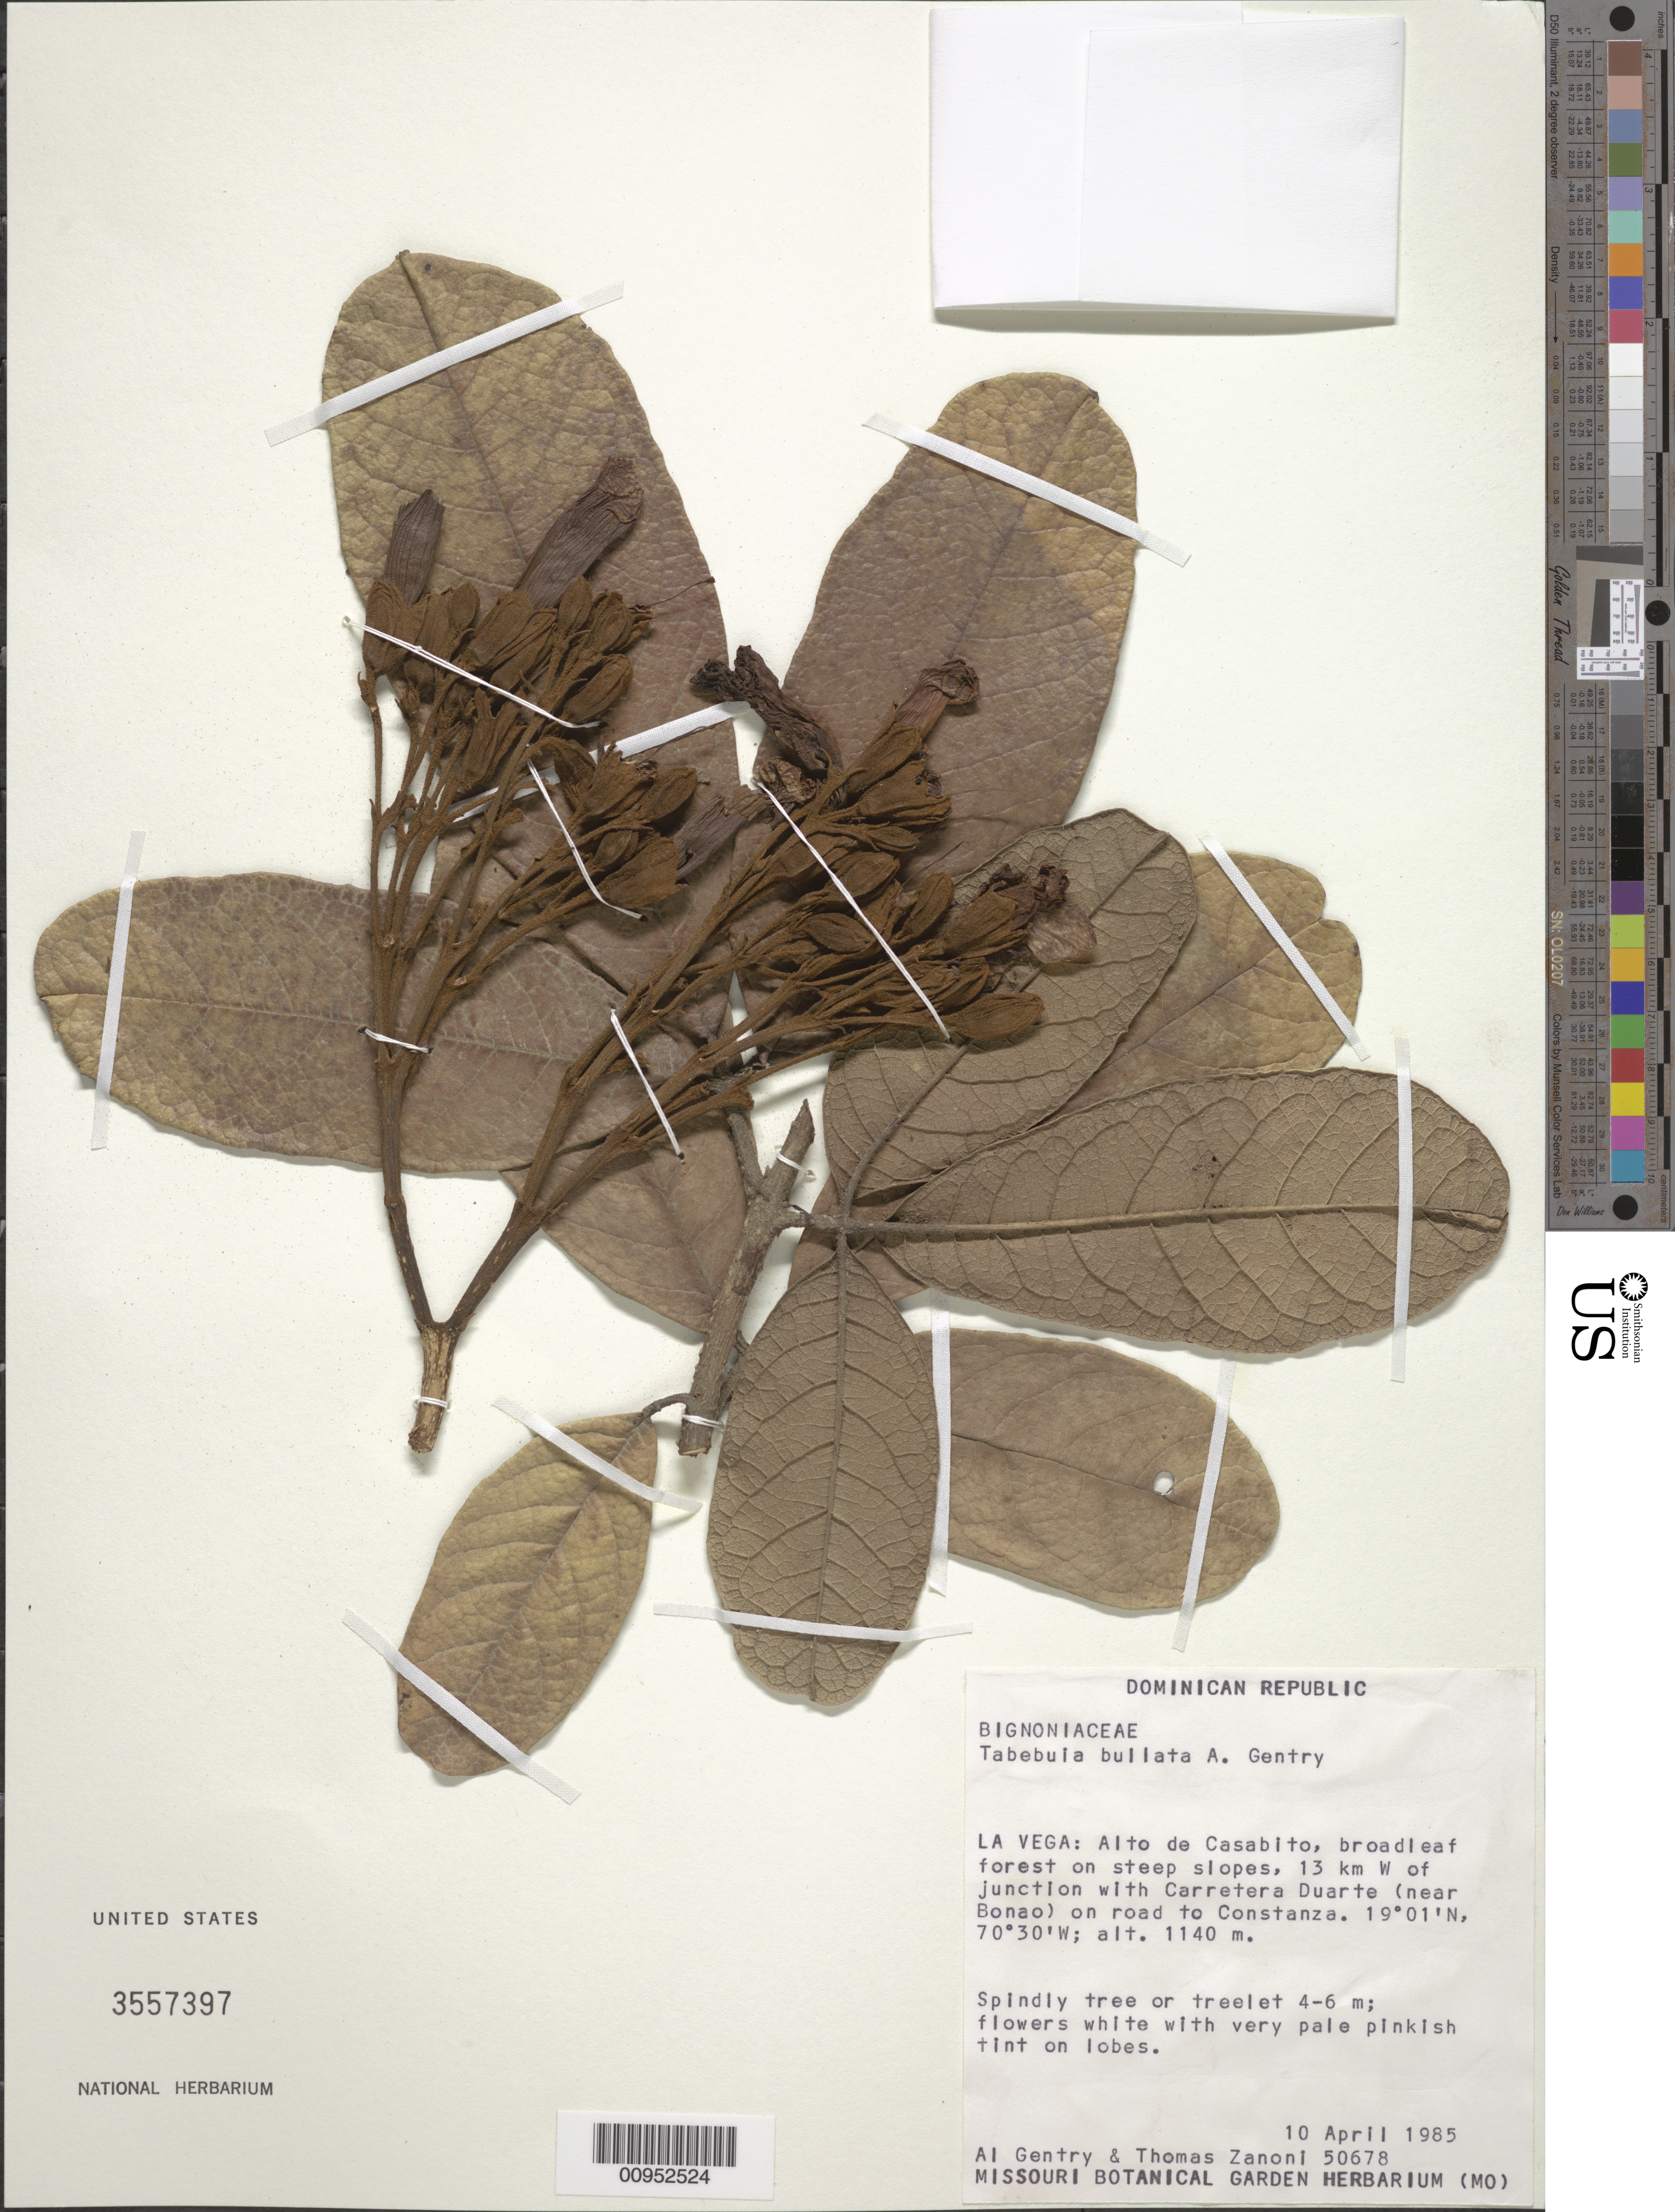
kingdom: Plantae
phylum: Tracheophyta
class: Magnoliopsida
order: Lamiales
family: Bignoniaceae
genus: Tabebuia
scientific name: Tabebuia bullata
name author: A.H. Gentry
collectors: A. H. Gentry & T. A. Zanoni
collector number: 50678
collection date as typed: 10 Apr 1985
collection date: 1985-04-10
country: Dominican Republic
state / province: La Vega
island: Hispaniola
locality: Alto de Casabito, 13 km W of junction with Carretera Duarte (near Bonao) on road to Constanza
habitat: Broadleaf forest on steep slopes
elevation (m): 1140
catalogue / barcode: US 3557397